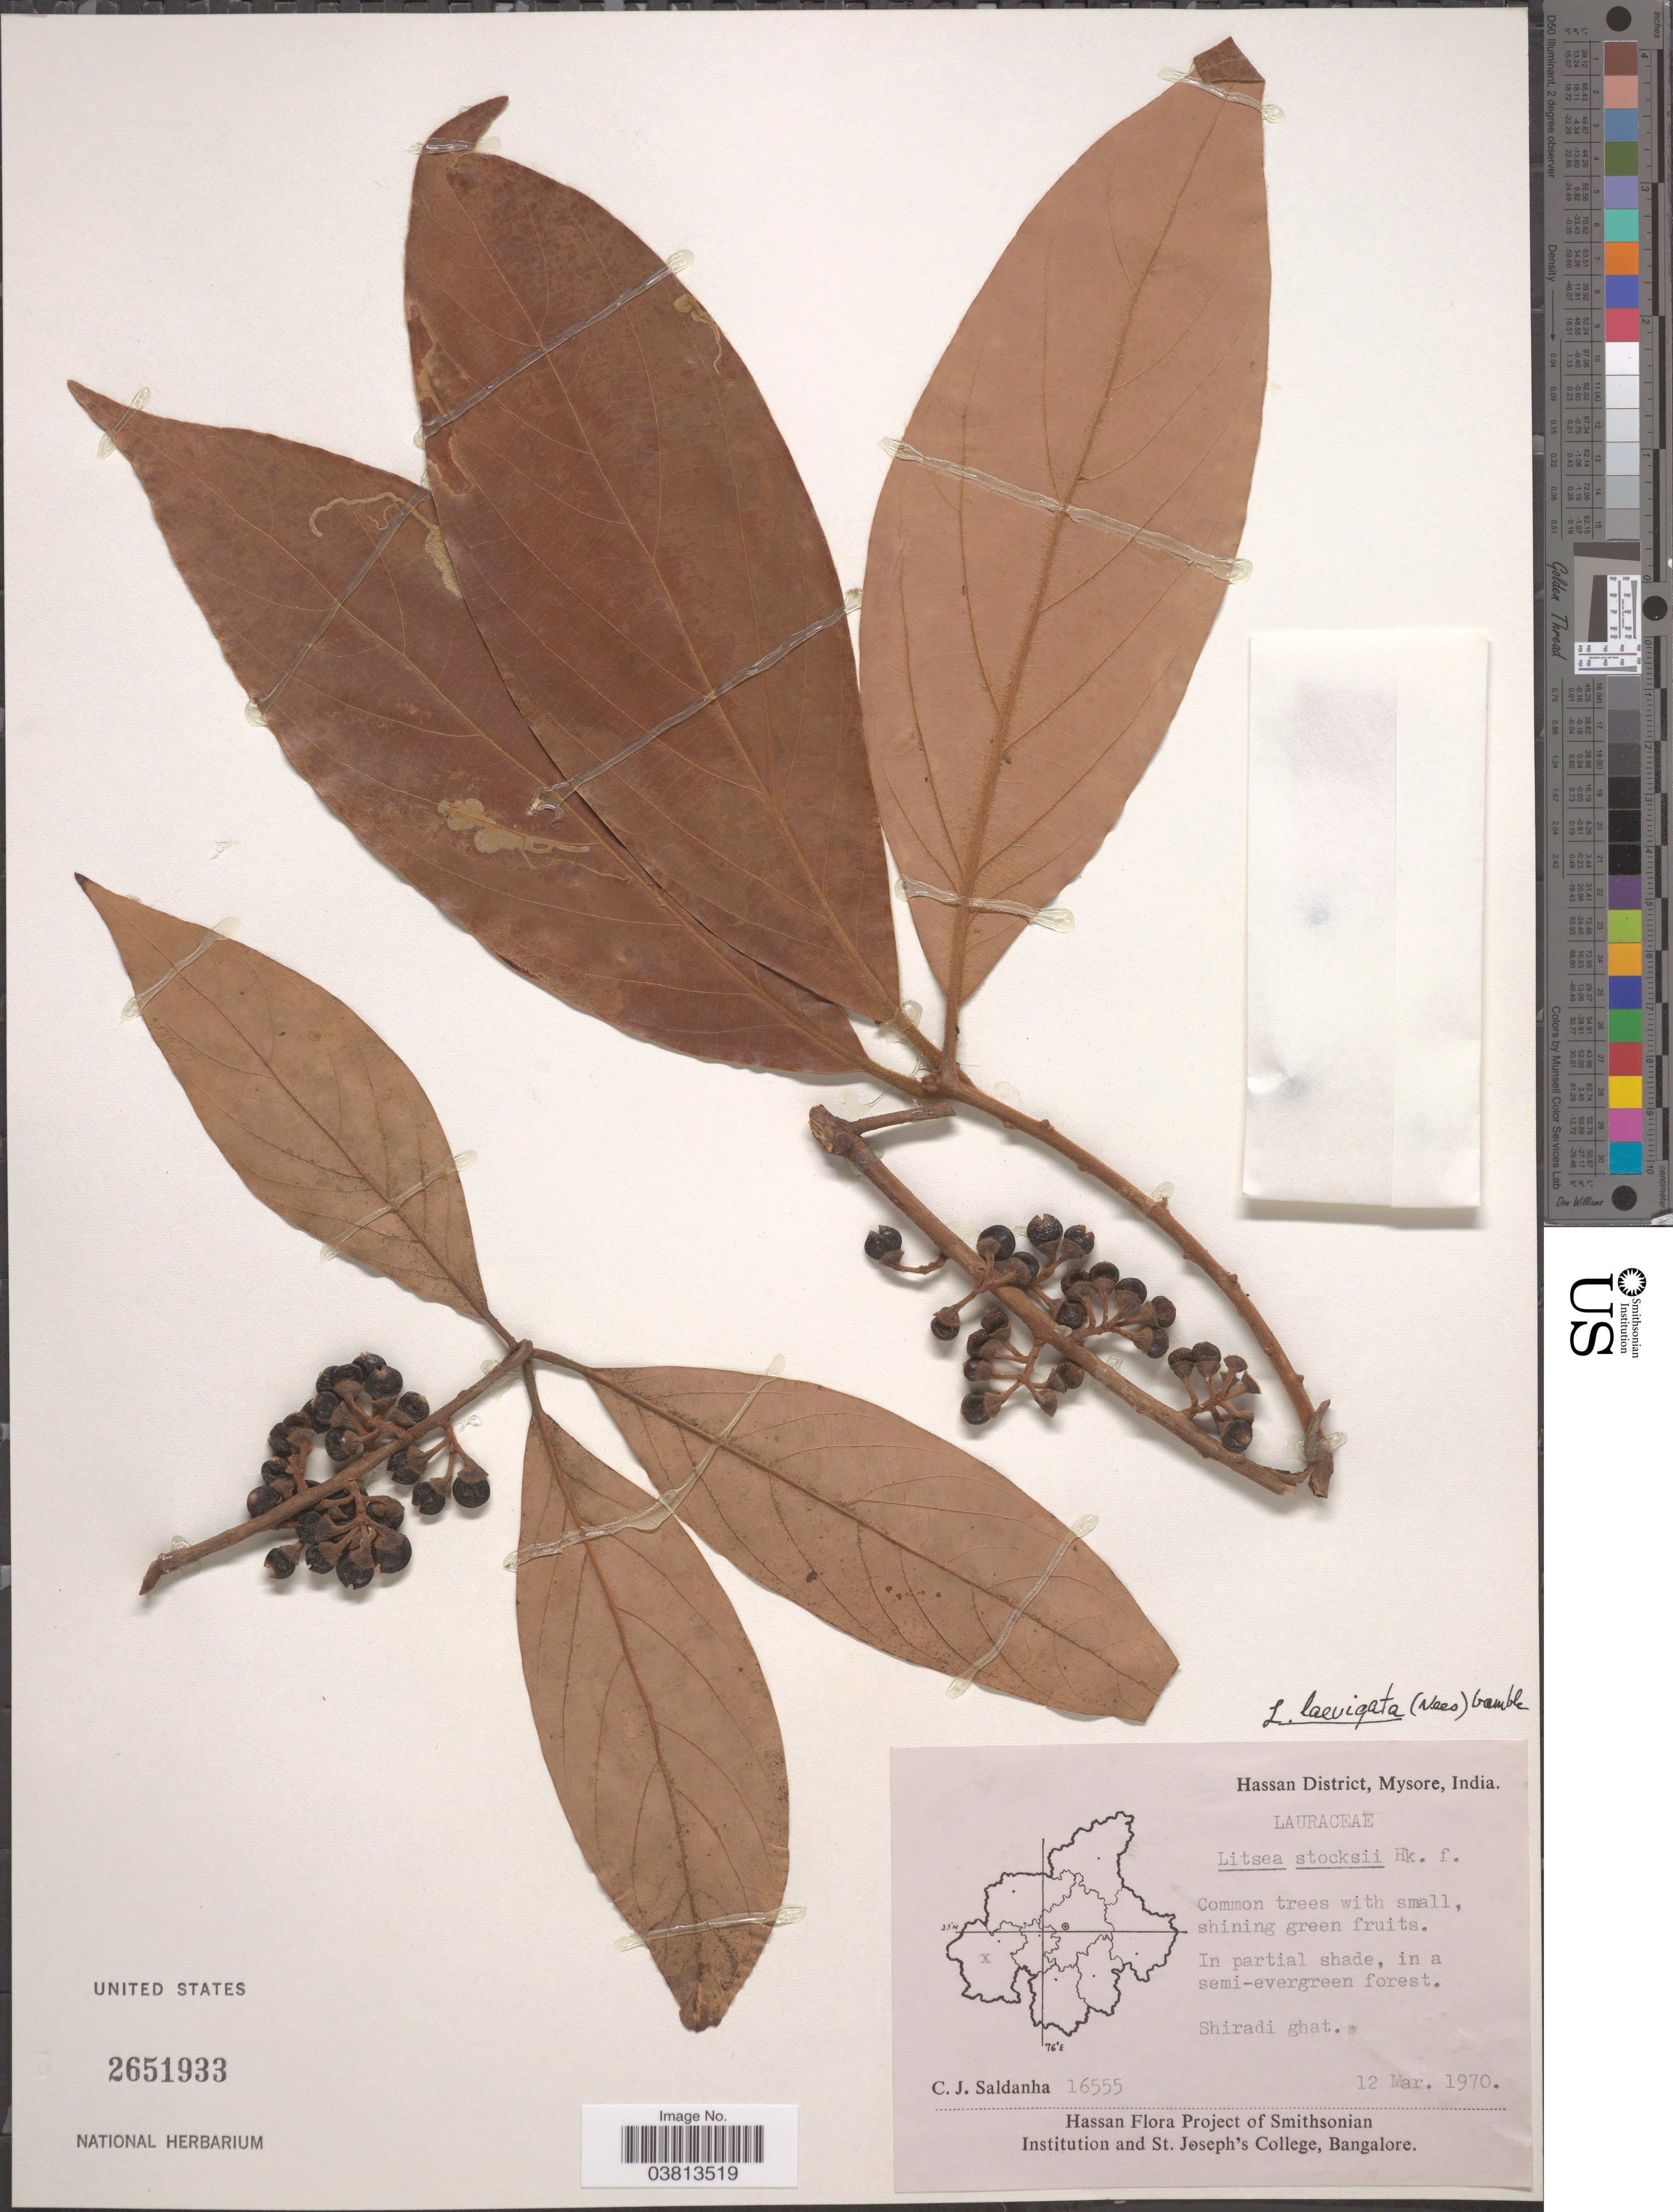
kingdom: Plantae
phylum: Tracheophyta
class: Magnoliopsida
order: Laurales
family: Lauraceae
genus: Litsea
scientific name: Litsea laevigata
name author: Gamble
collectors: C. J. Saldanha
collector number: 16555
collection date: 1970-03-12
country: India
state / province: Karnataka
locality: Hassan District, Mysore. Shiradi ghat.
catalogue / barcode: US 2651933